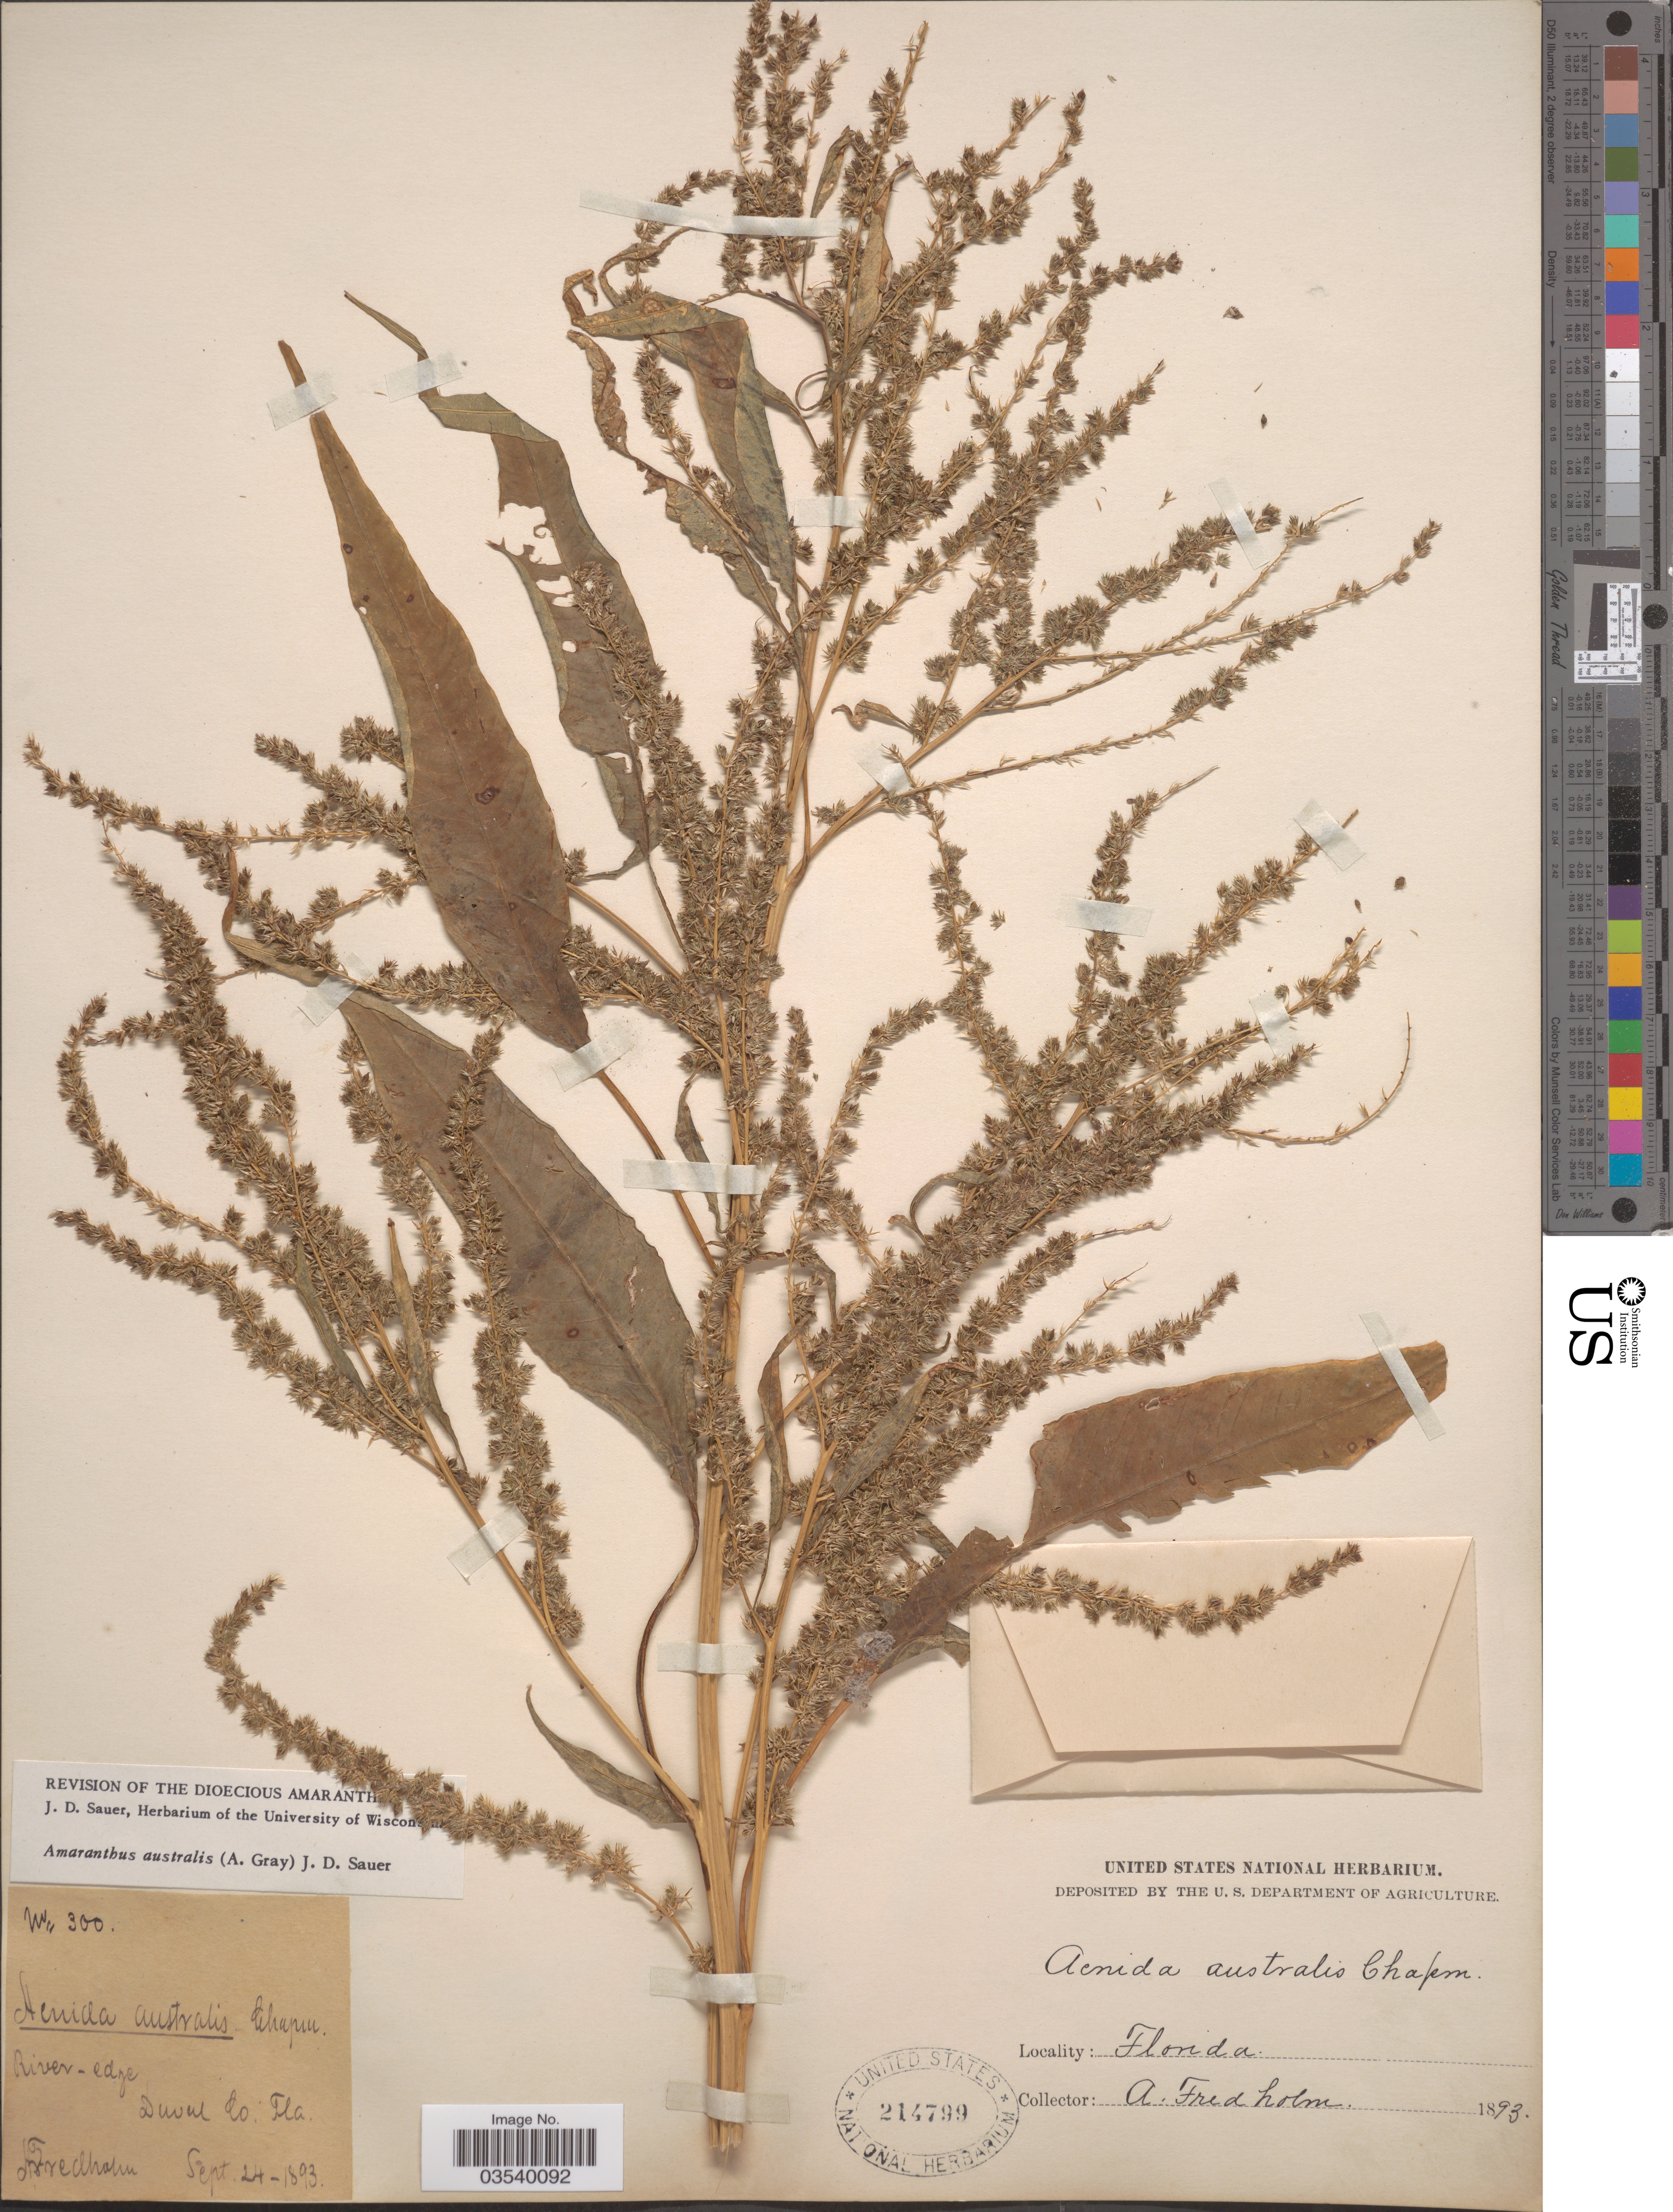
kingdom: Plantae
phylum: Tracheophyta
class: Magnoliopsida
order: Caryophyllales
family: Amaranthaceae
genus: Amaranthus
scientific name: Amaranthus australis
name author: (A. Gray) J.D. Sauer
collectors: A. Fredholm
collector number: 300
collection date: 1893-09-24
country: United States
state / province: Florida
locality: Duval Co.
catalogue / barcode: US 214799